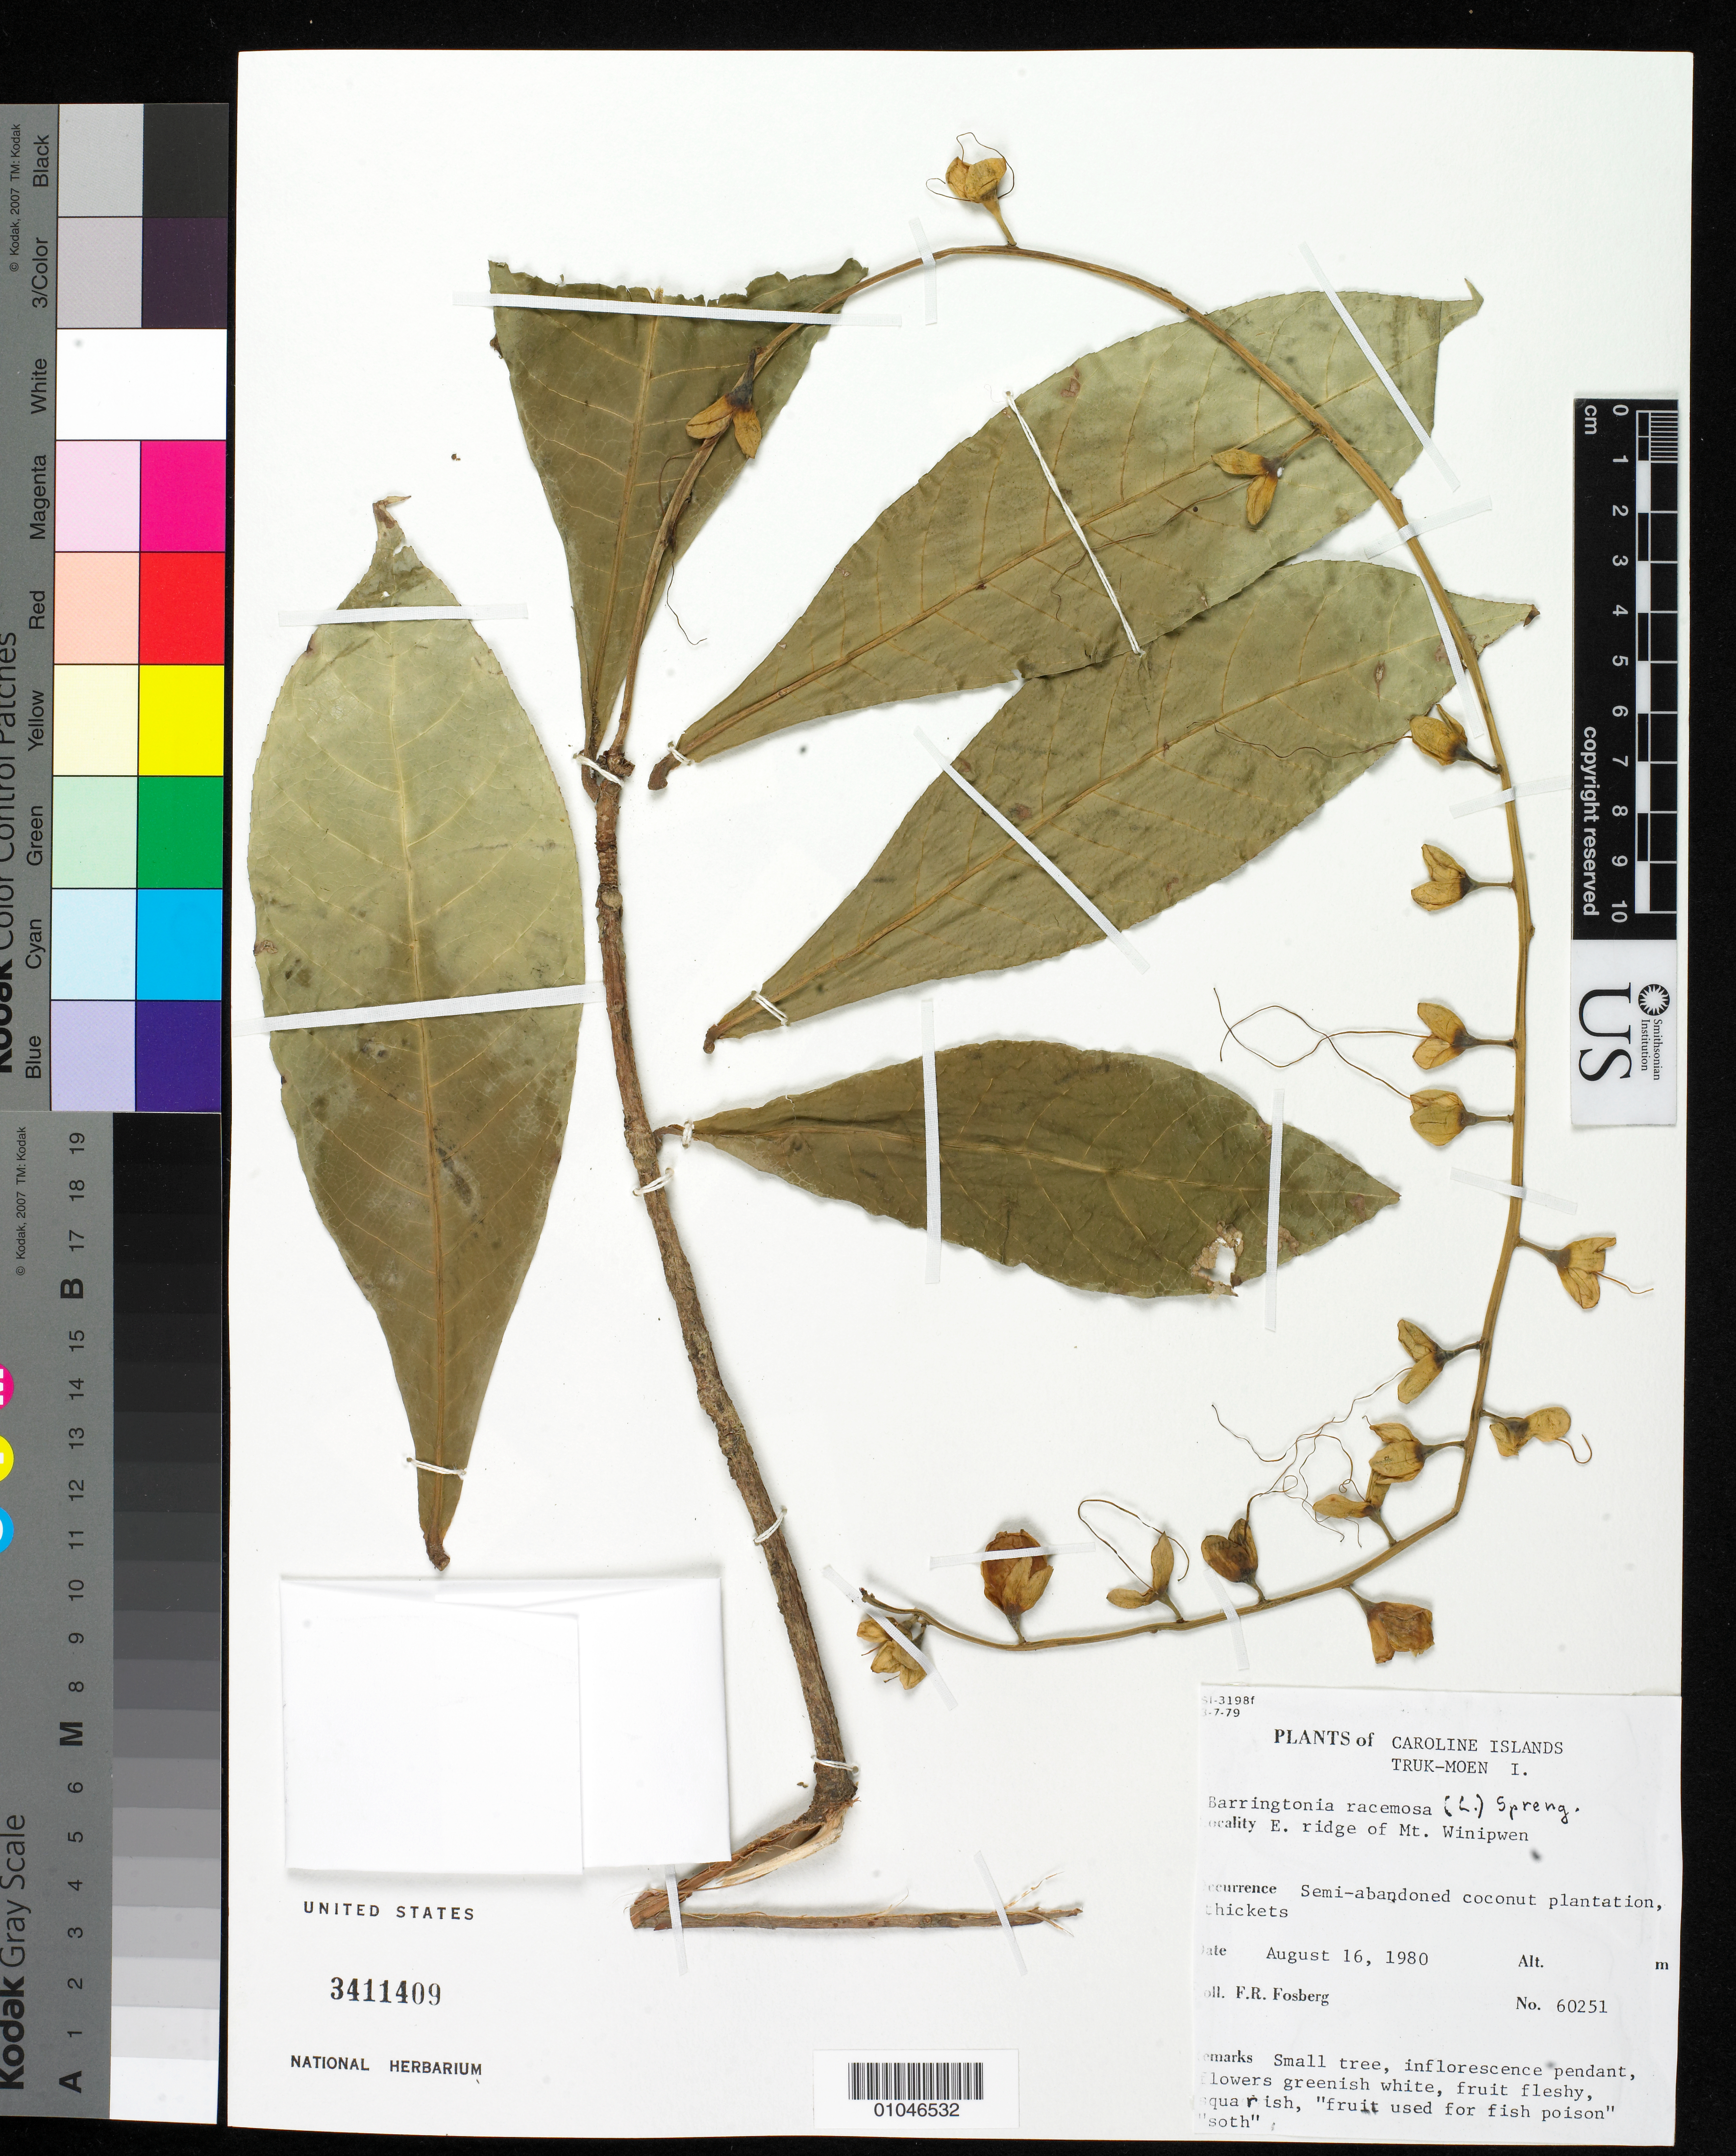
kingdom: Plantae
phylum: Tracheophyta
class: Magnoliopsida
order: Ericales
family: Lecythidaceae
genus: Barringtonia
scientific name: Barringtonia racemosa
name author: (L.) Spreng.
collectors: F. R. Fosberg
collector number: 60251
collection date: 1980-08-16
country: Micronesia, Federated States of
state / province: Truk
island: Moen [Wono]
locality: Semi-abandoned coconut plantation, thickets, [Moen I., = Wono I.]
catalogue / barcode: US 3411409